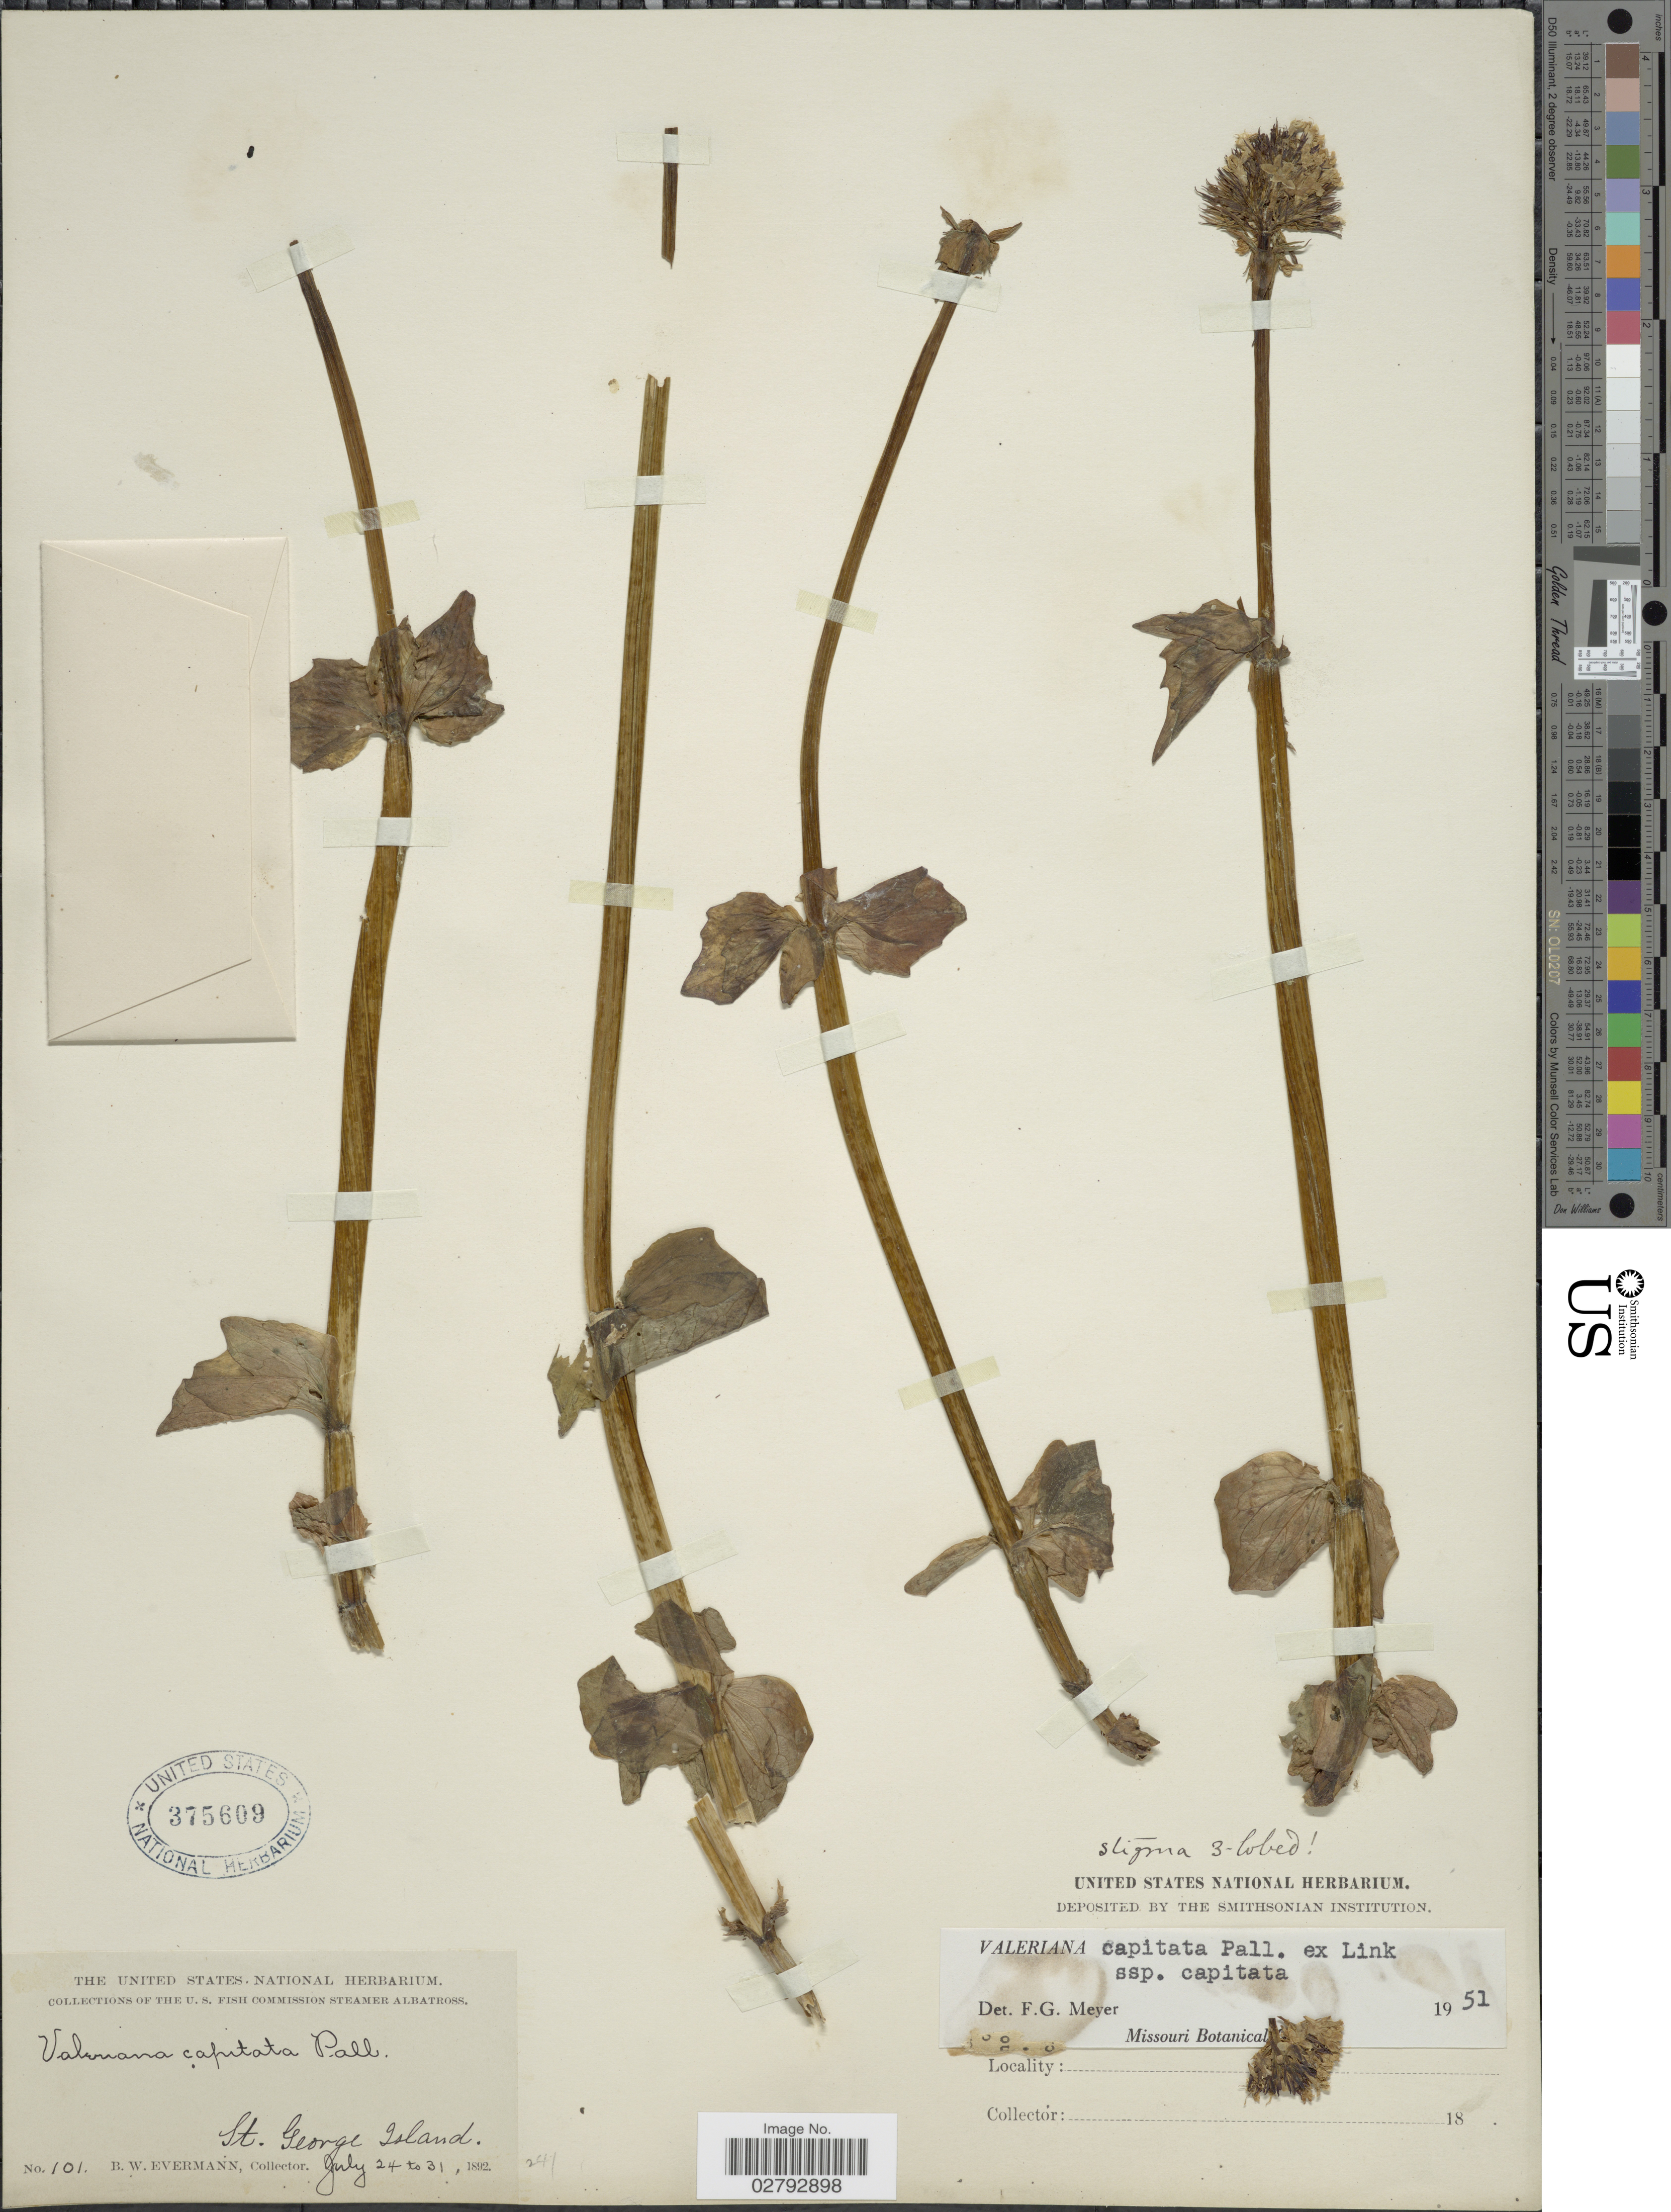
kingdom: Plantae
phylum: Tracheophyta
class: Magnoliopsida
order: Dipsacales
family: Caprifoliaceae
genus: Valeriana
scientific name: Valeriana capitata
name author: Link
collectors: B. W. Evermann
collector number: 101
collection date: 1892-07-24/1892-07-31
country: United States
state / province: Alaska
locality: St. George Island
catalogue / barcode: US 375609